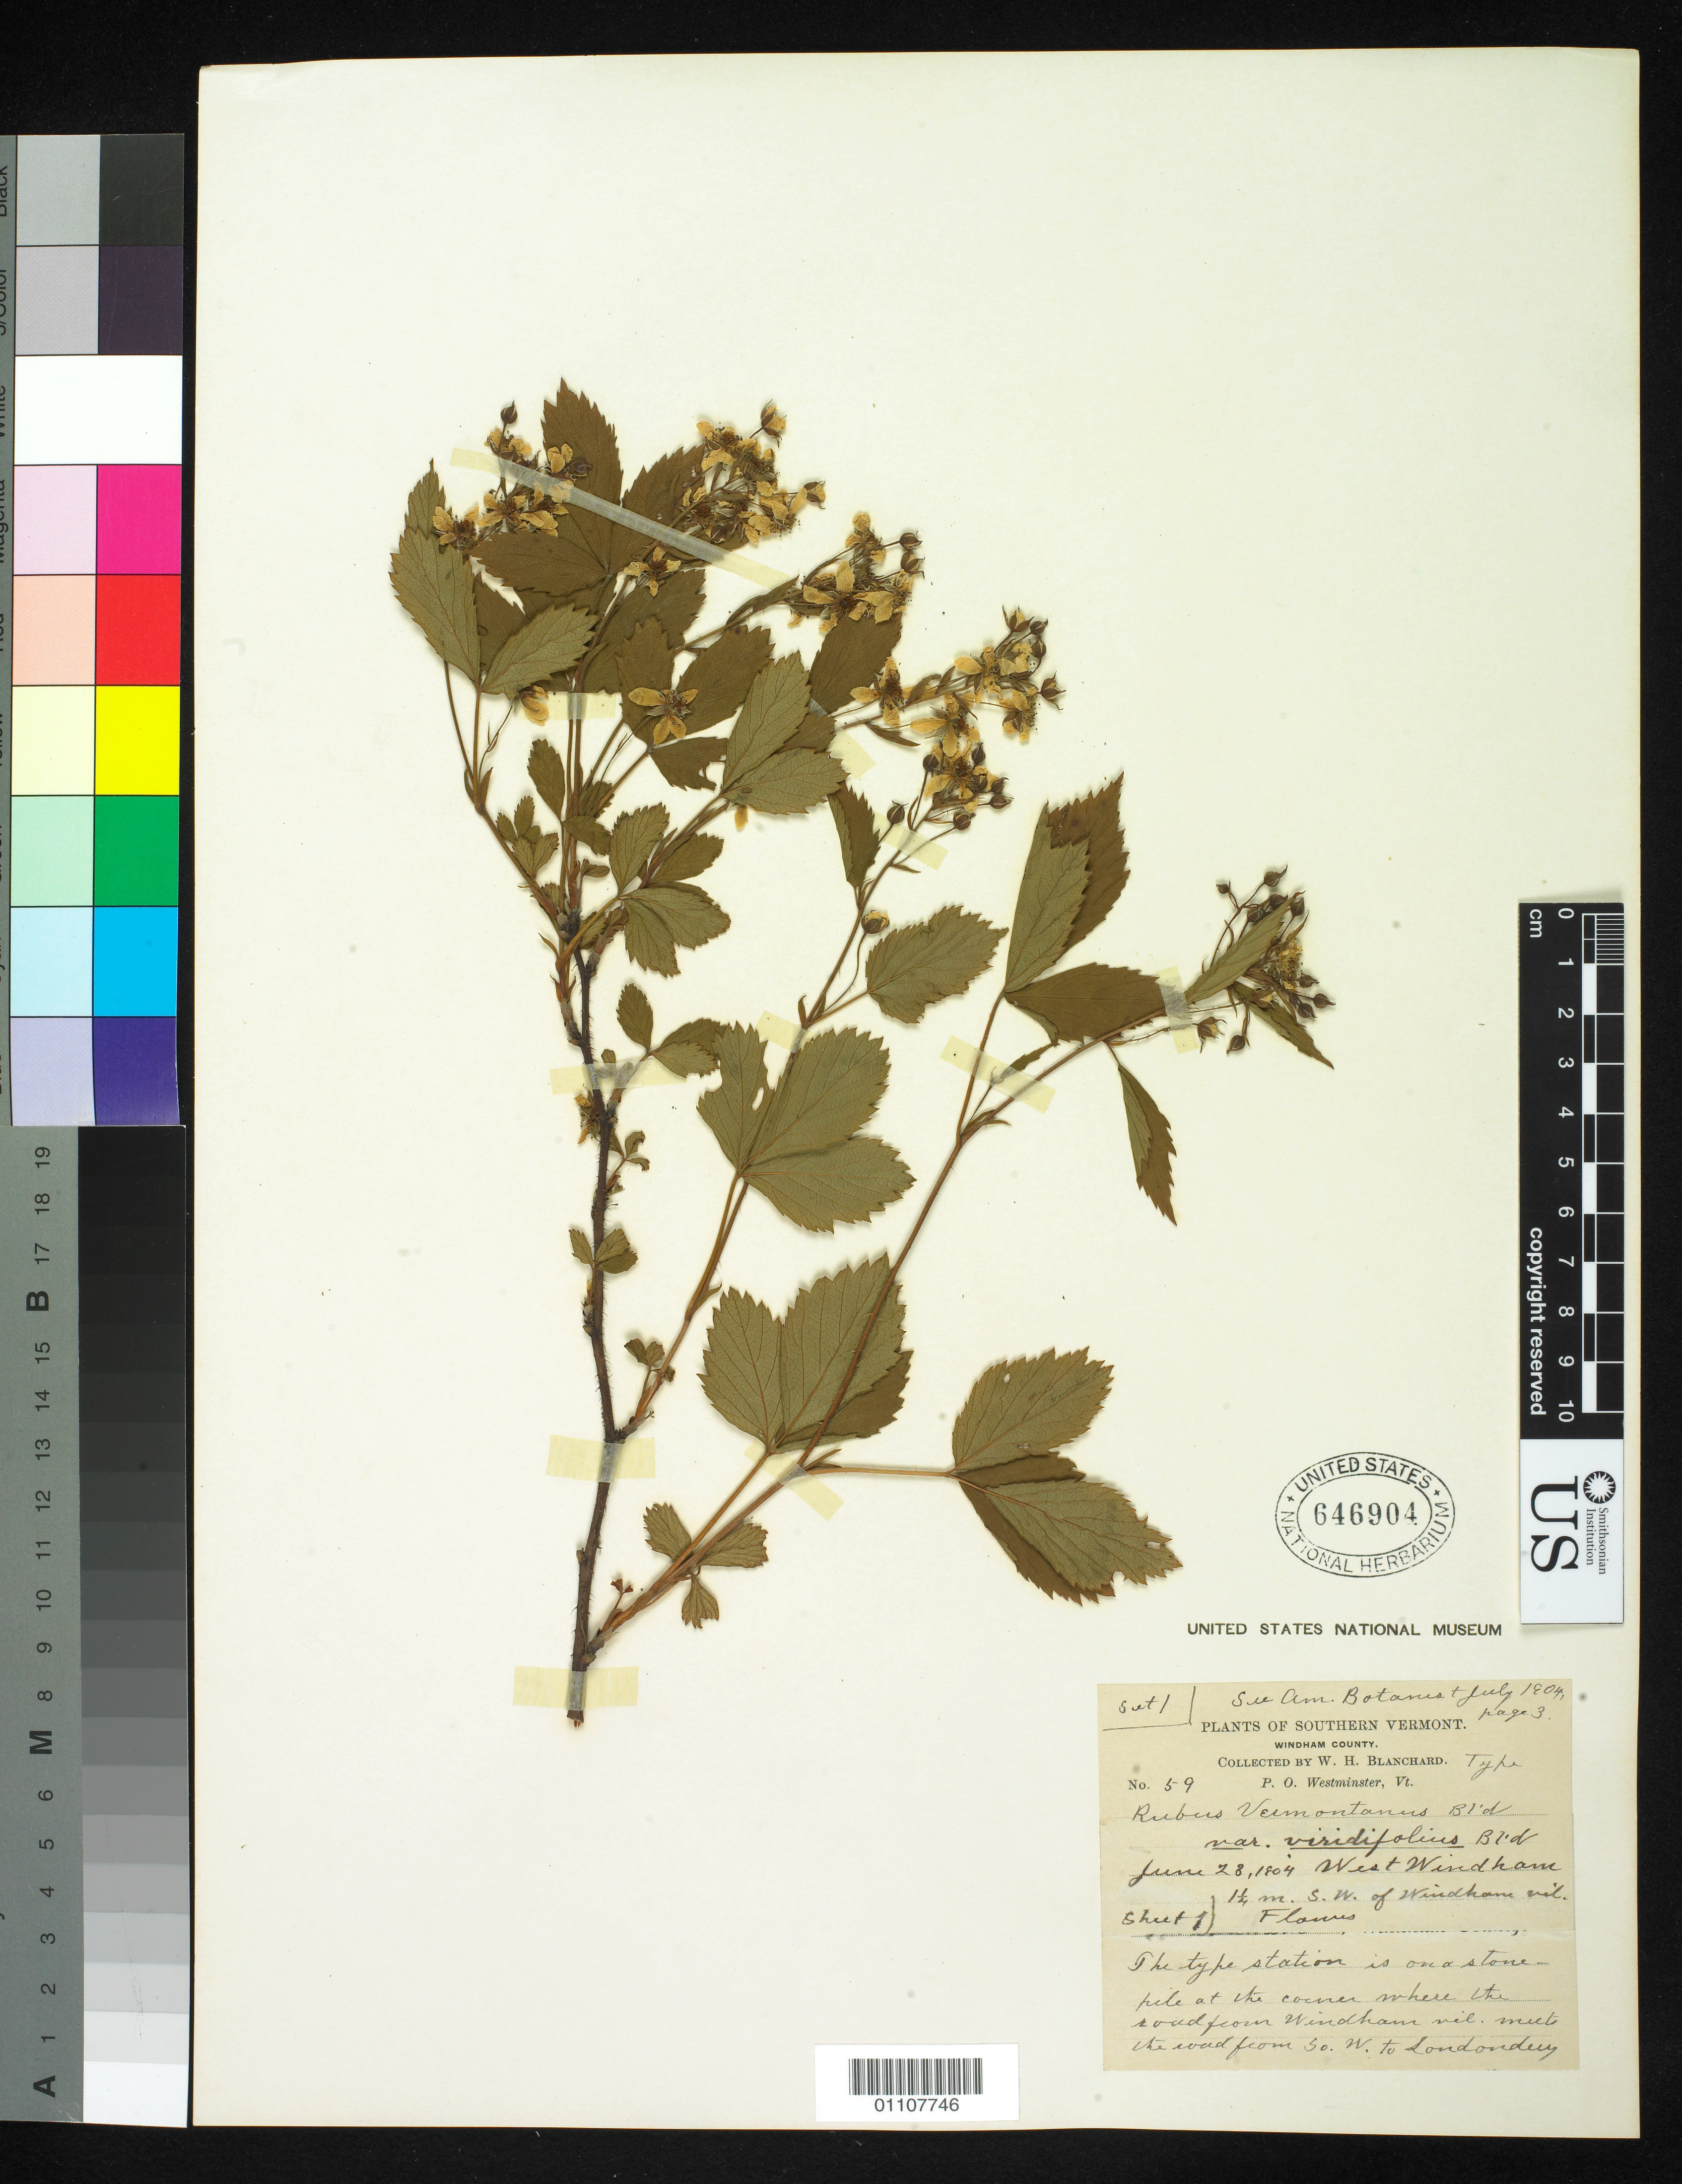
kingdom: Plantae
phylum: Tracheophyta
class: Magnoliopsida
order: Rosales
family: Rosaceae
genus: Rubus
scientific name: Rubus vermontanus var. viridifolius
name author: Blanch.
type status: Syntype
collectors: W. H. Blanchard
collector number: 59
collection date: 1904-06-23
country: United States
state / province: Vermont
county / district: Windham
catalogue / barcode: US 646904